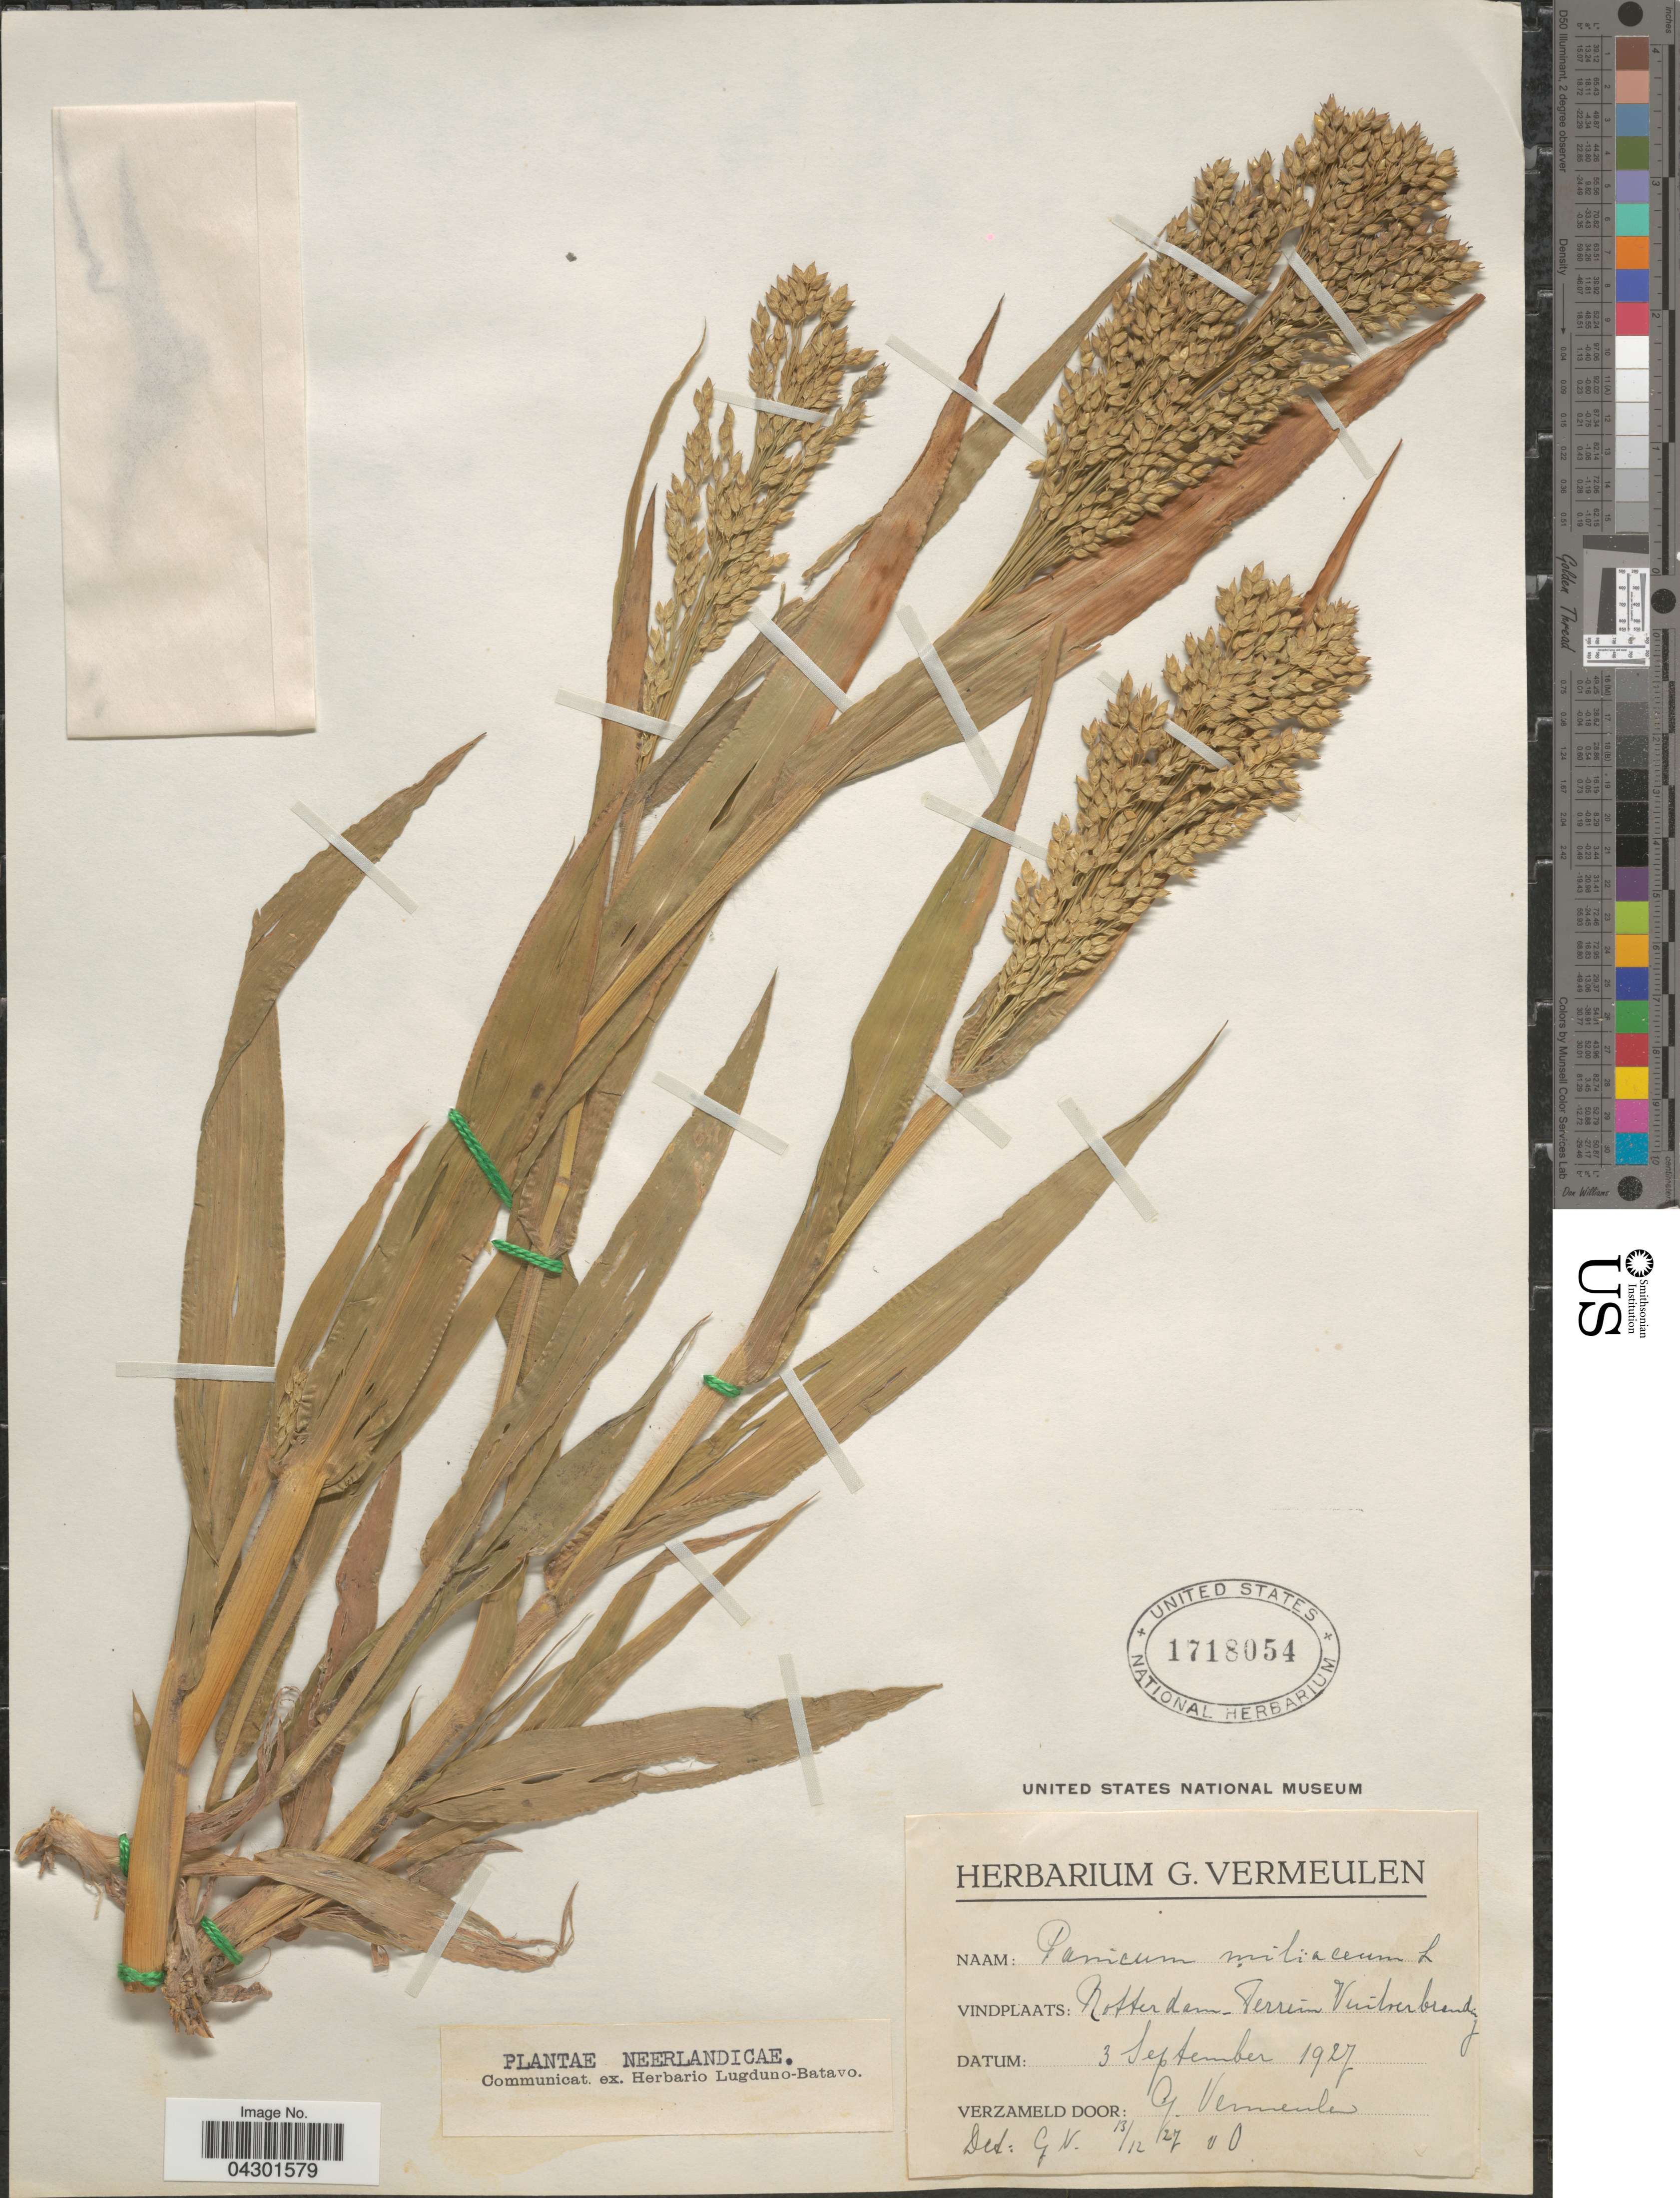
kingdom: Plantae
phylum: Tracheophyta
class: Liliopsida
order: Poales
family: Poaceae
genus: Panicum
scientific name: Panicum miliaceum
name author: L.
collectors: G. Vermeulen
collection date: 1927-09-03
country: Netherlands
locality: Rotterdam. Terrein Vinterbadning.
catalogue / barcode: US 1718054